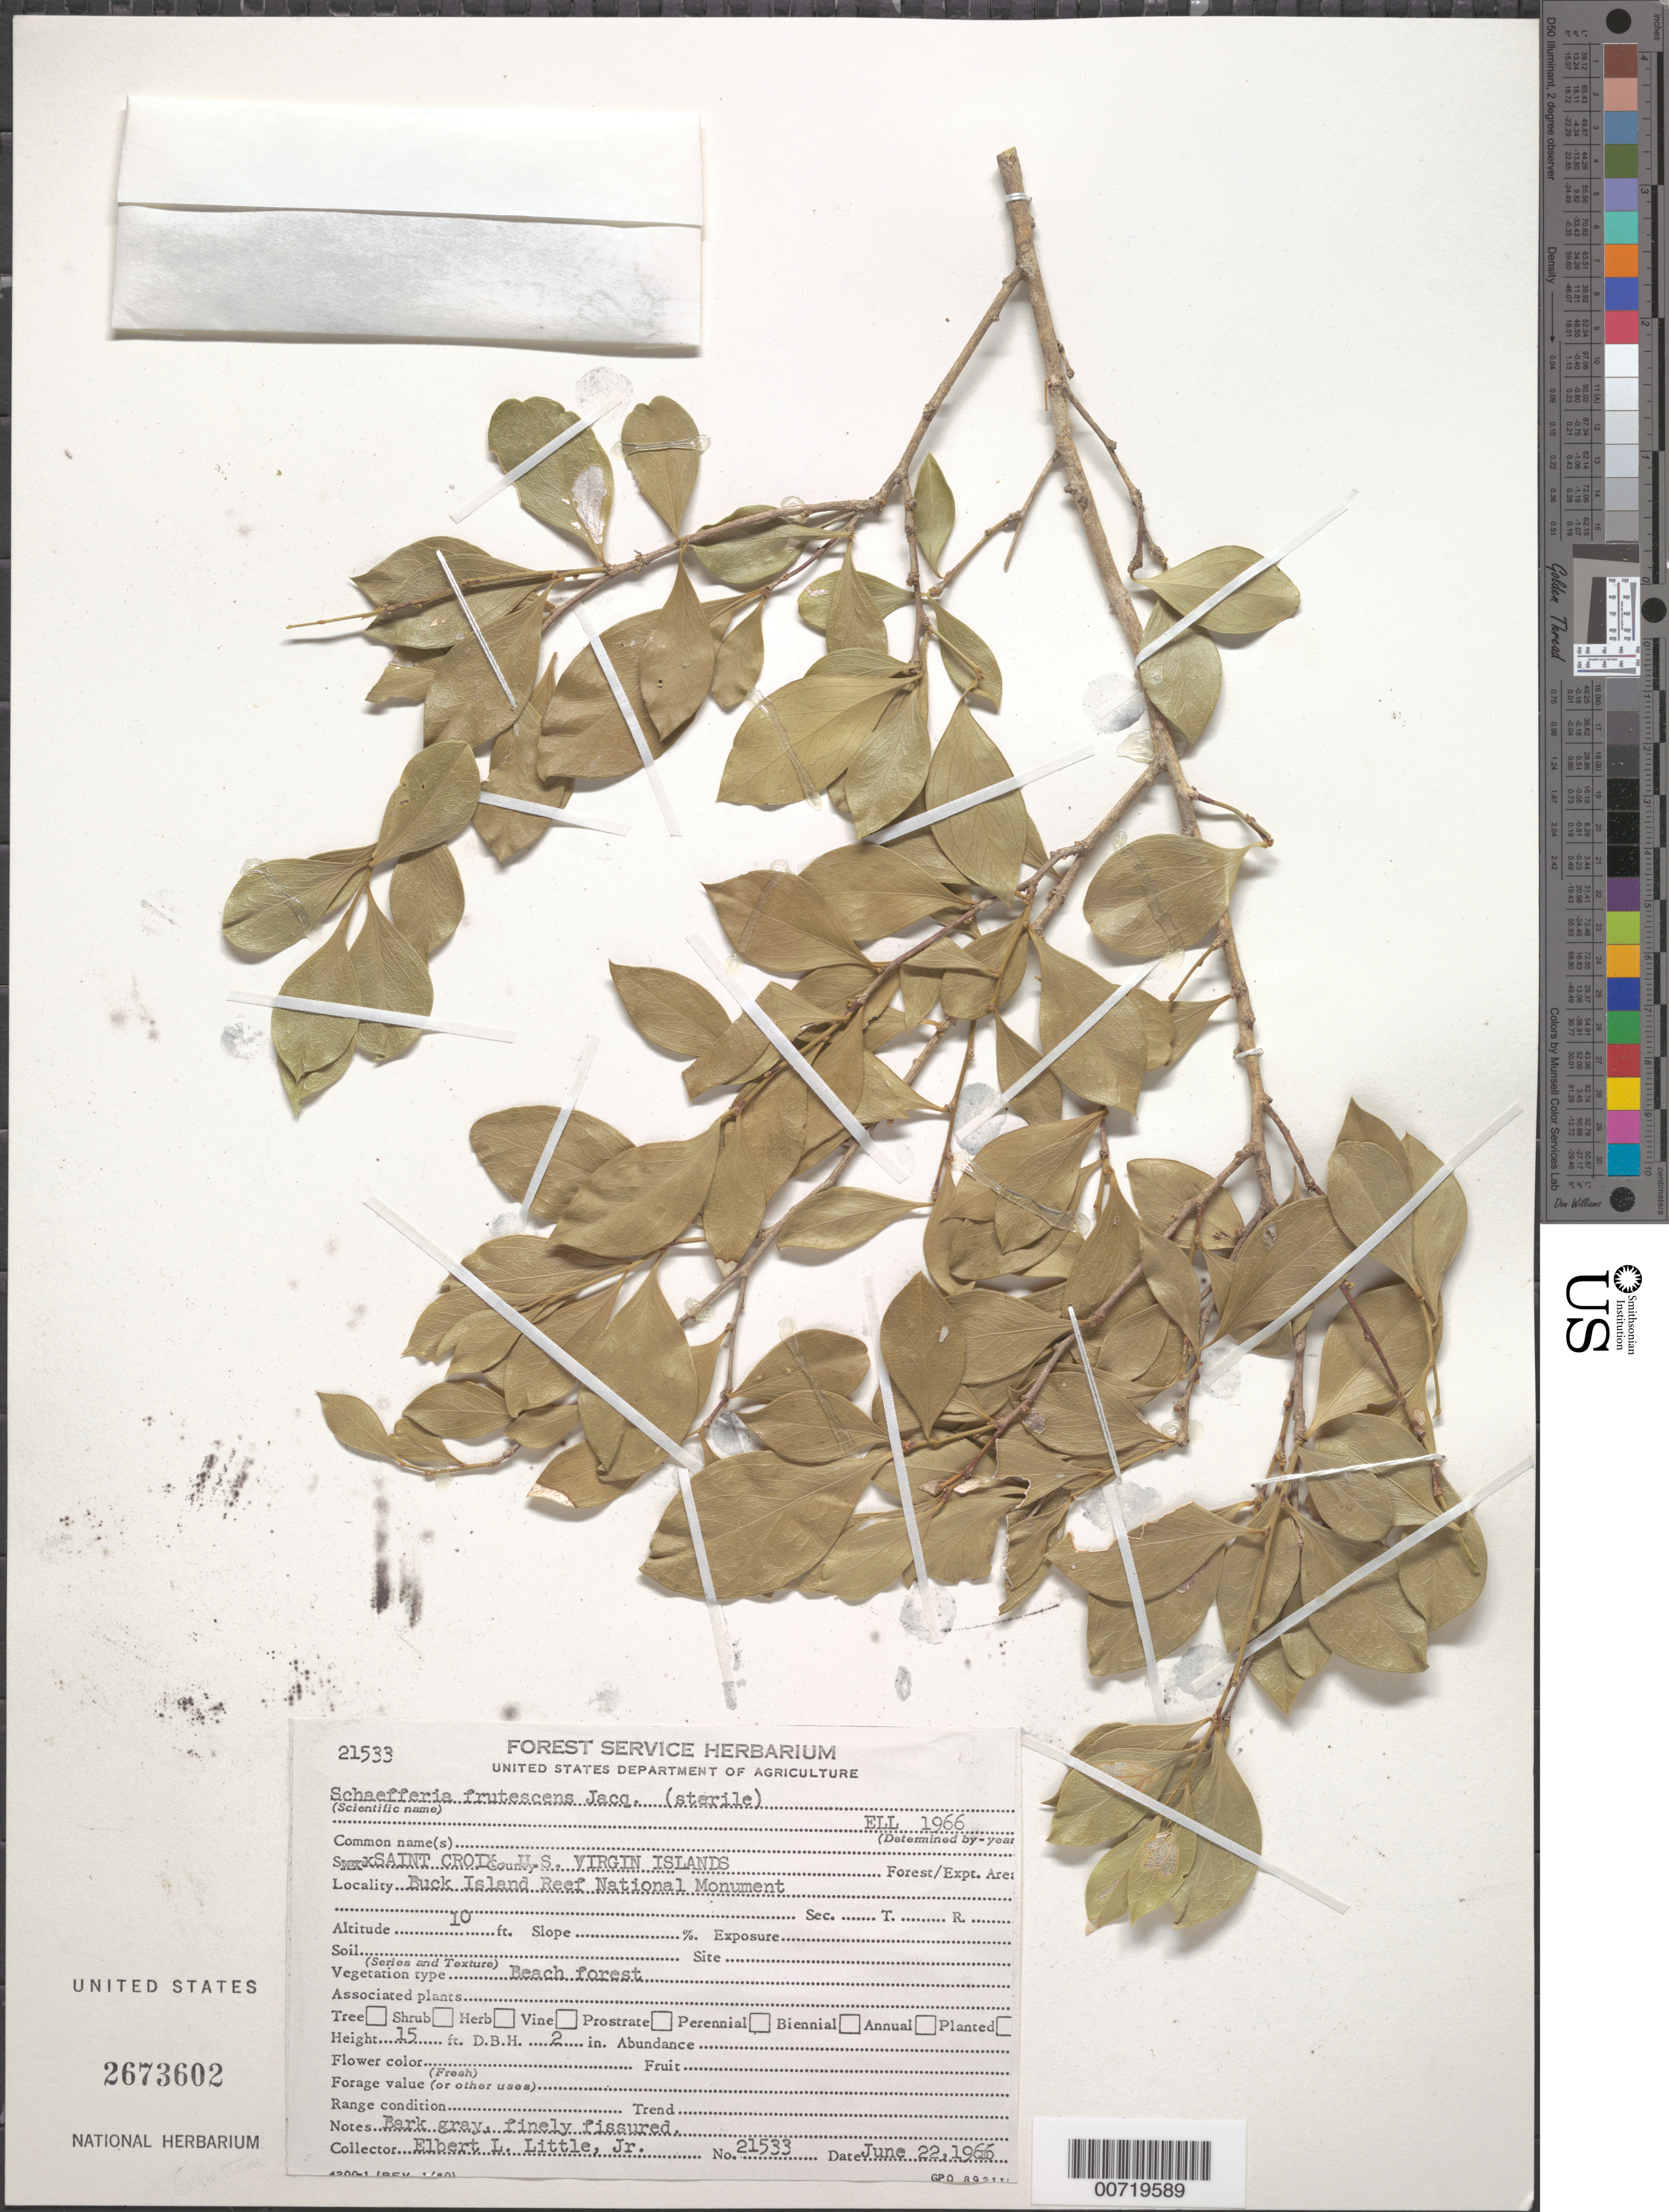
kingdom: Plantae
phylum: Tracheophyta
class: Magnoliopsida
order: Celastrales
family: Celastraceae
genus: Schaefferia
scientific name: Schaefferia frutescens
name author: Jacq.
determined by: Little, Elbert L., Jr., (FSSR), United States Department of Agriculture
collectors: E. L. Little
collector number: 21533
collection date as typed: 22 Jun 1966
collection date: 1966-06-22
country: U.S. Virgin Islands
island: St. Croix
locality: Buck I. Reef Natl. Monument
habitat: Beach forest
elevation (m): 3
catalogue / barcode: US 2673602